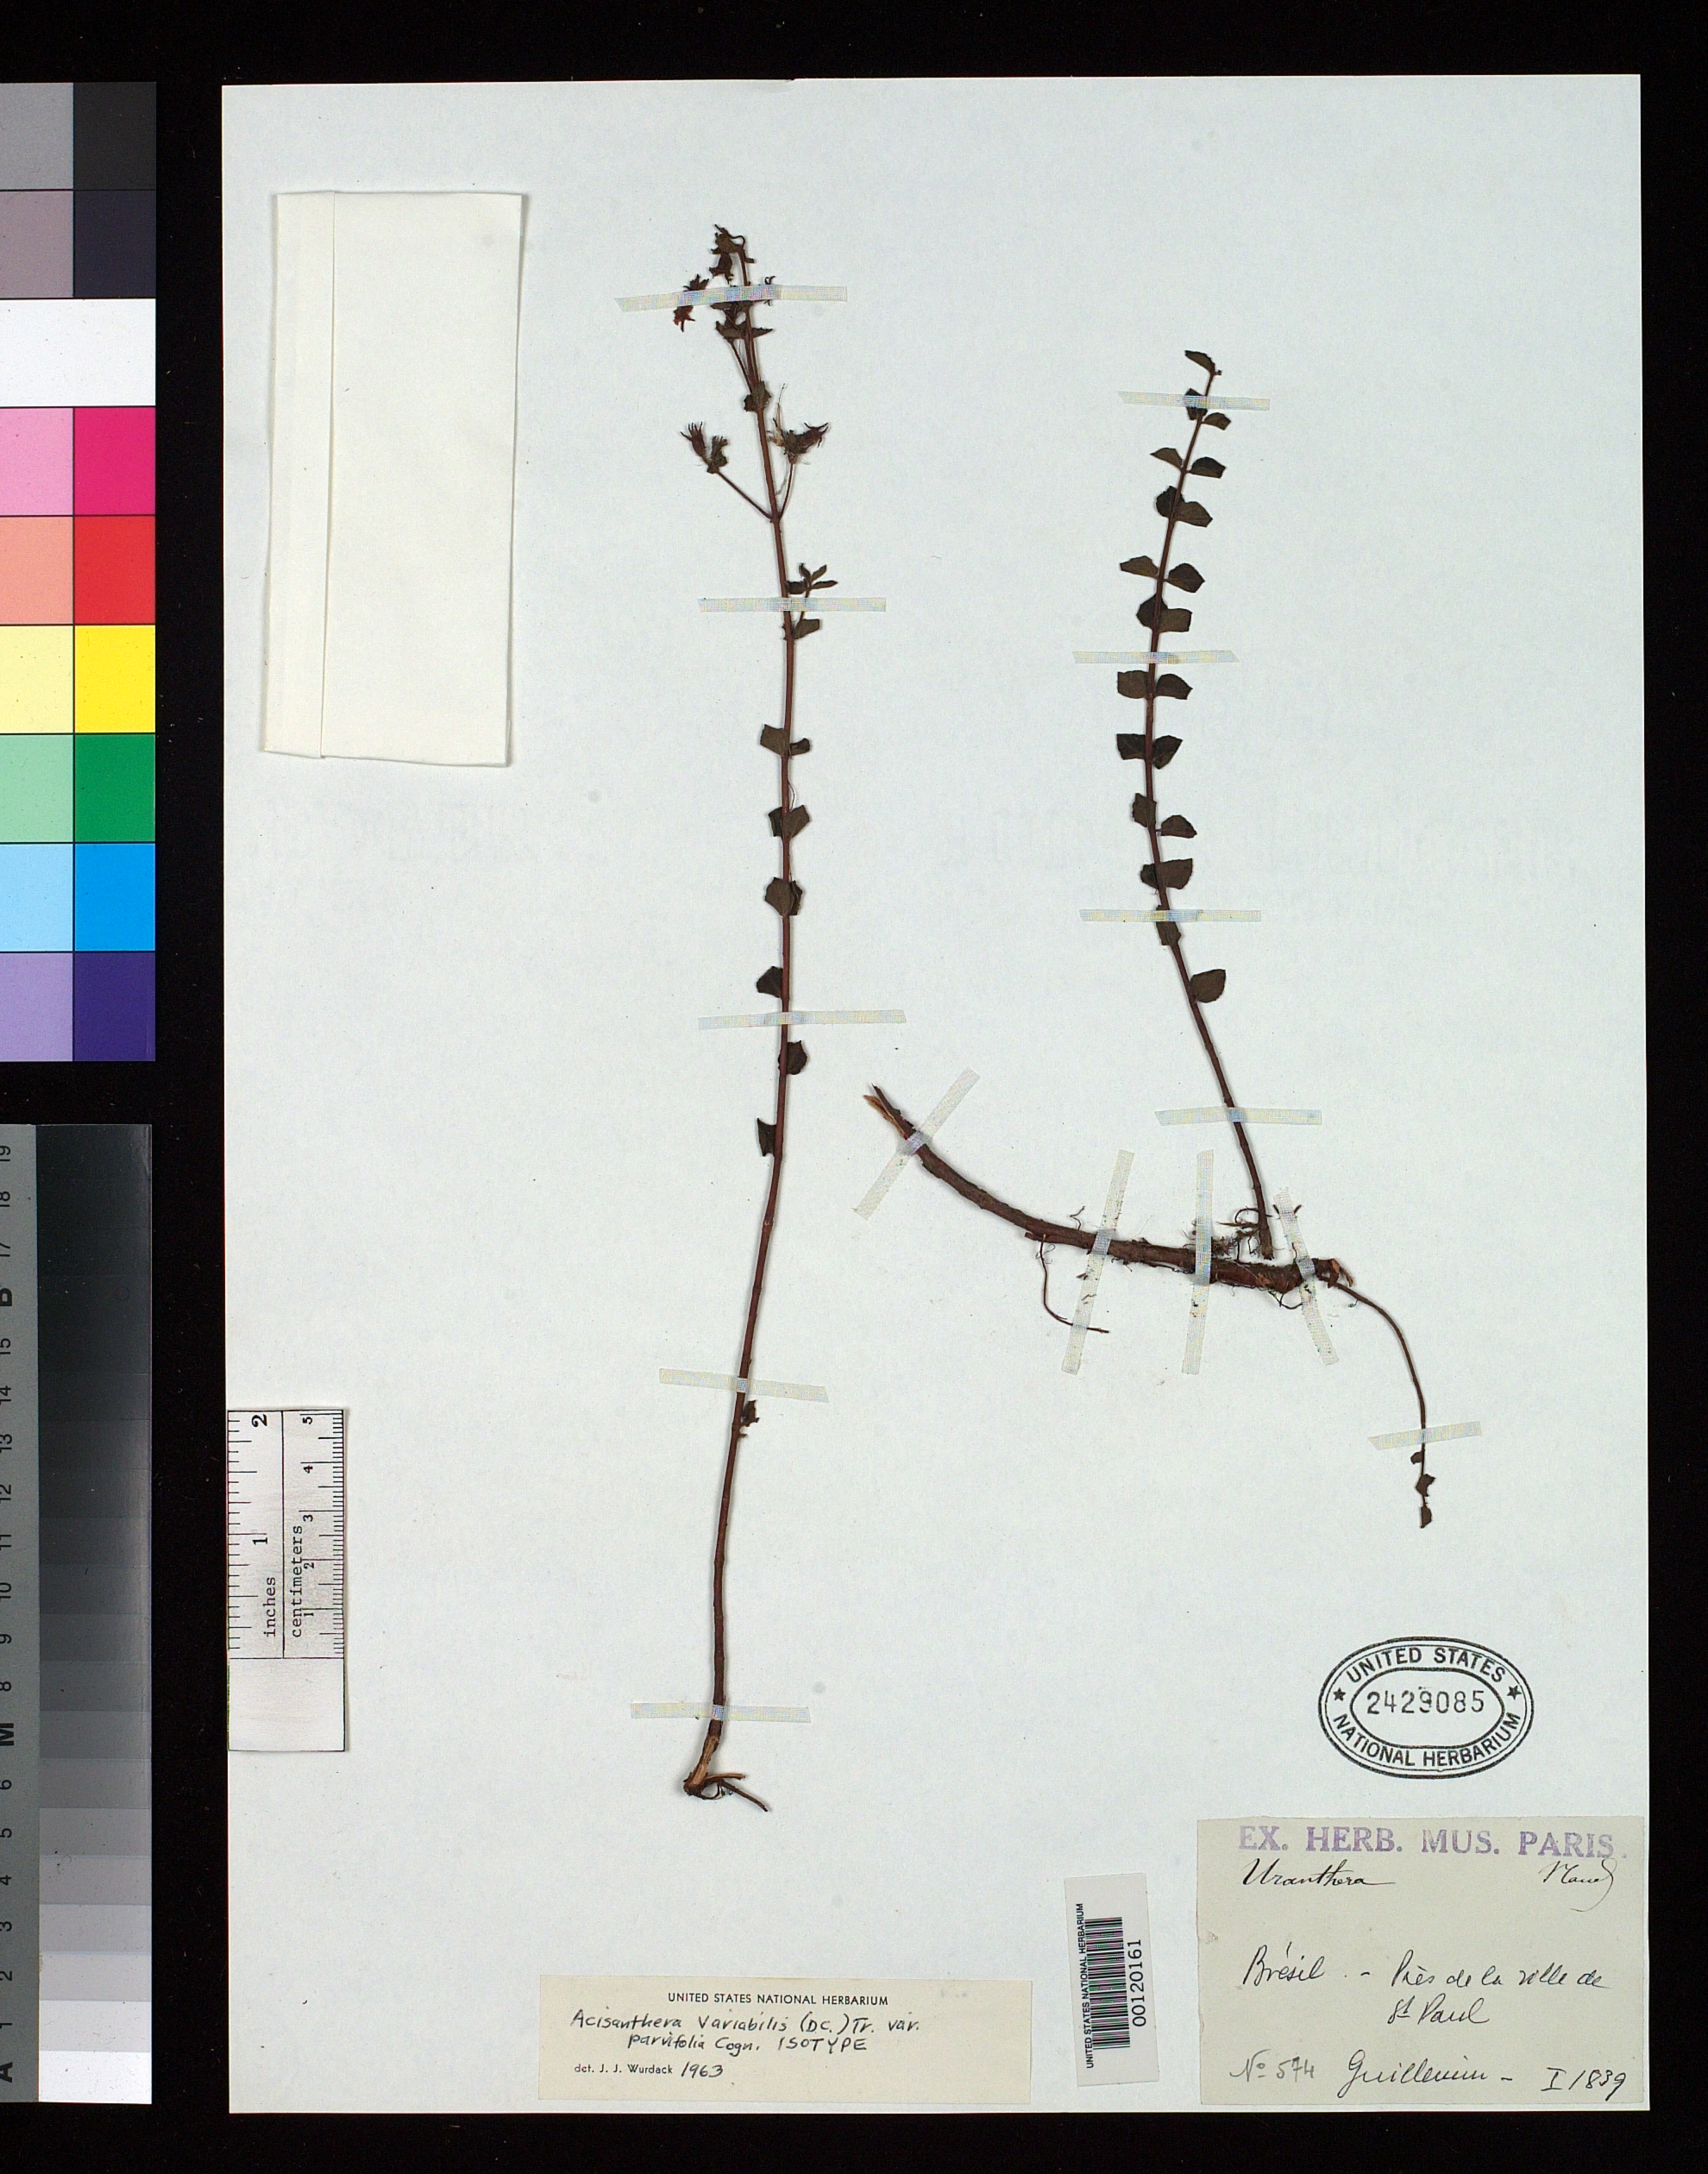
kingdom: Plantae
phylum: Tracheophyta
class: Magnoliopsida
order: Myrtales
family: Melastomataceae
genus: Acisanthera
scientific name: Acisanthera variabilis var. parvifolia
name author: Cogn. in Mart.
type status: Isotype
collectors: J. B. A. Guillemin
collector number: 574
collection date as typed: Jan 1839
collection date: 1839-01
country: Brazil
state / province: São Paulo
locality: Sao Paulo.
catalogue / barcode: US 2429085